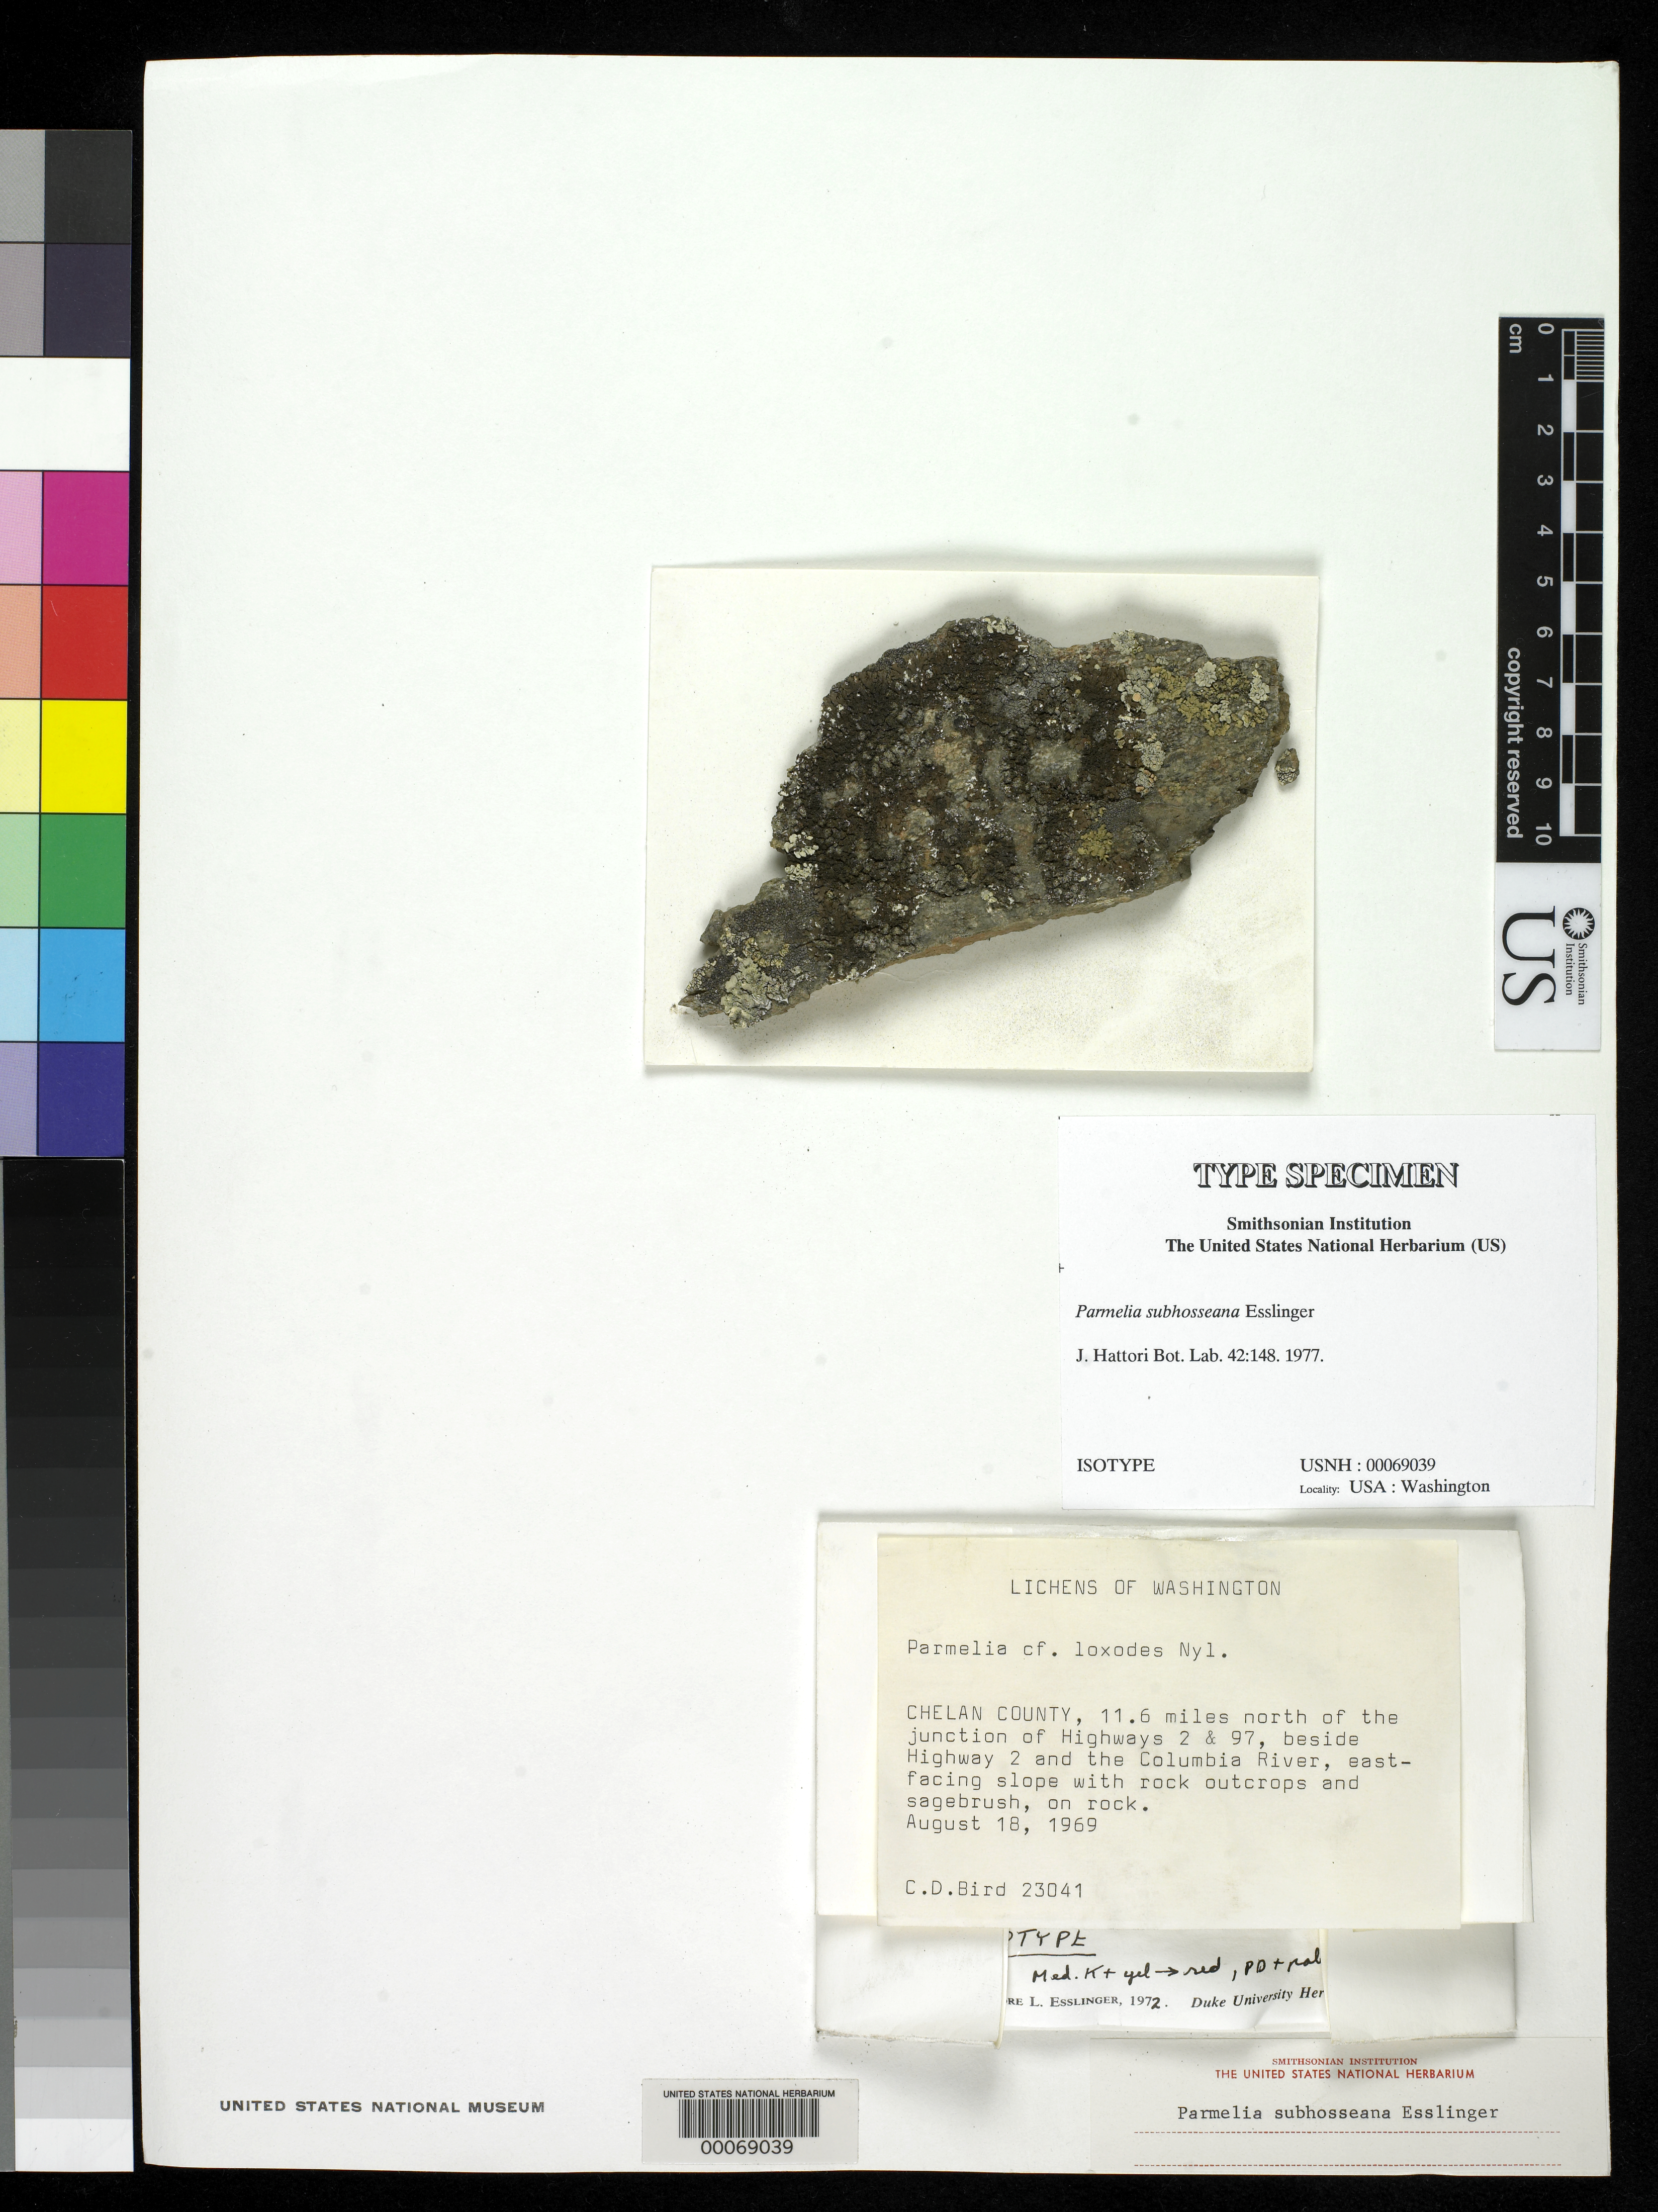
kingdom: Fungi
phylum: Ascomycota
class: Lecanoromycetes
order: Lecanorales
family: Parmeliaceae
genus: Parmelia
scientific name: Parmelia subhosseana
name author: Essl.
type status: Isotype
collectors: C. D. Bird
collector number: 23041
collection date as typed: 18 Aug 1969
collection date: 1969-08-18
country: United States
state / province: Washington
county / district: Chelan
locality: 11.6 mi N of junction of Hwys 2 & 97, beside Hwy 2 & Columbia R.